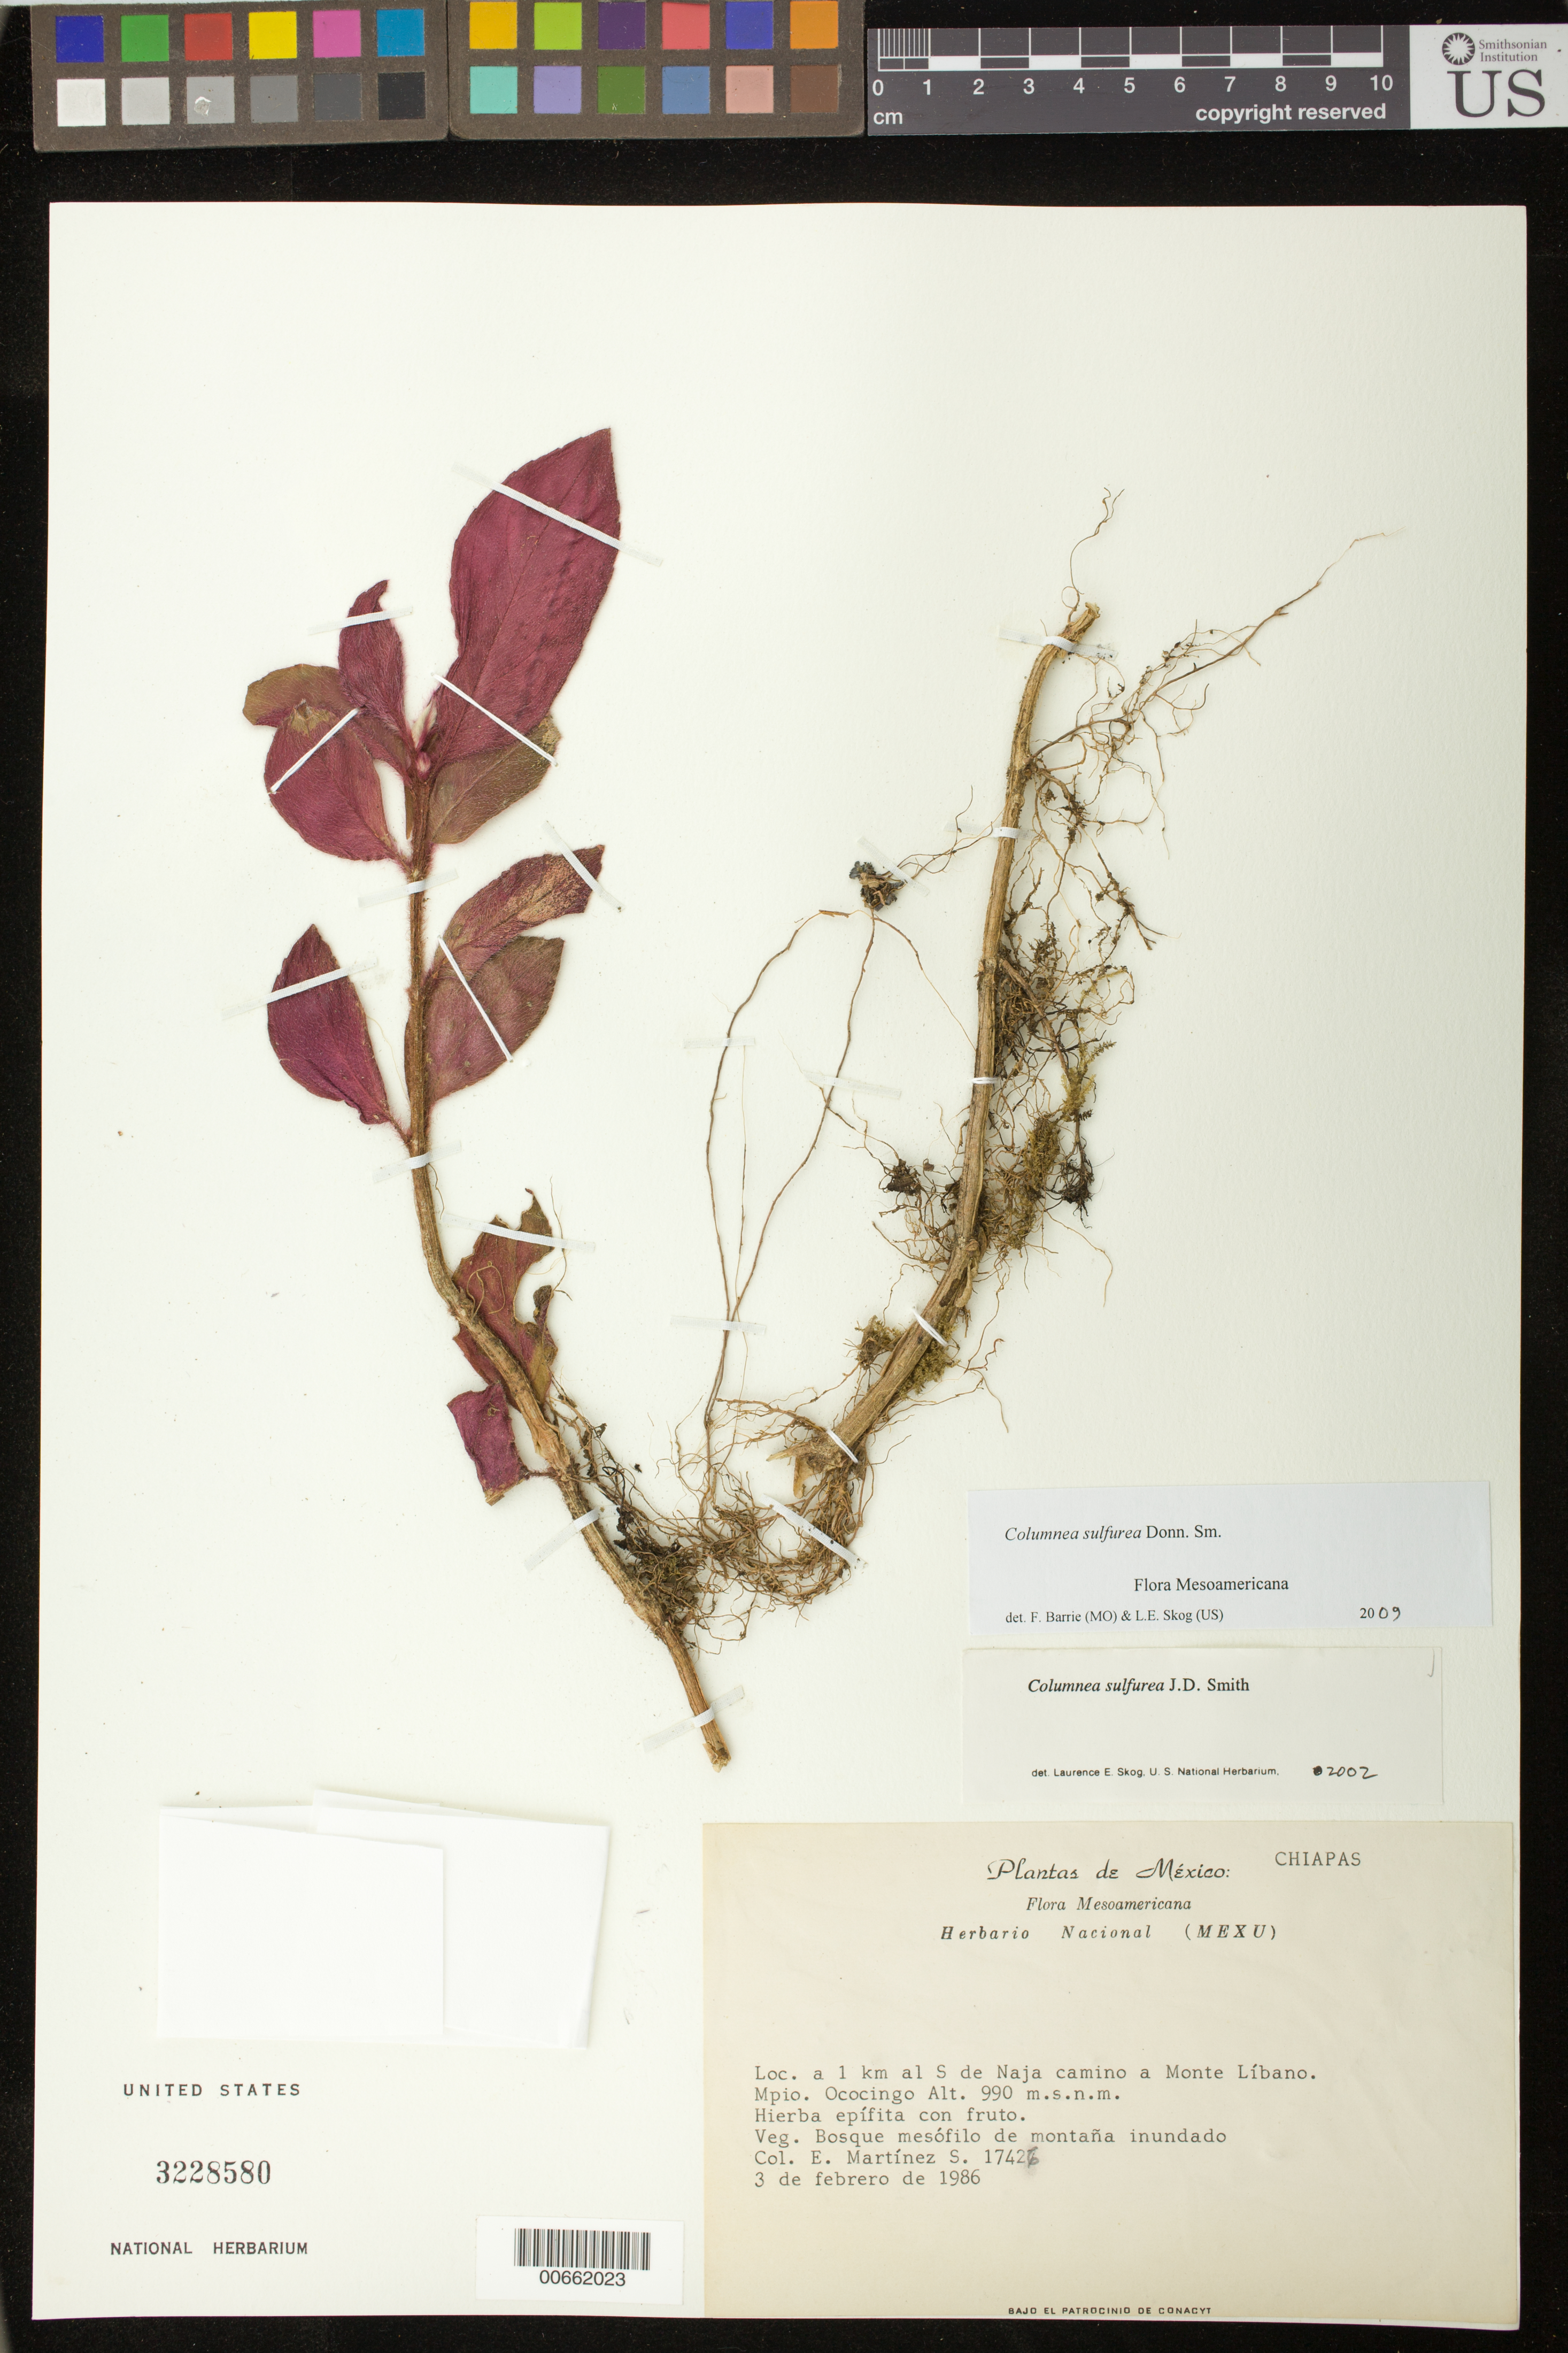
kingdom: Plantae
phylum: Tracheophyta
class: Magnoliopsida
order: Lamiales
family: Gesneriaceae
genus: Columnea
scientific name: Columnea sulfurea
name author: Donn. Sm.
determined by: Skog, Laurence E.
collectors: E. M. Martínez S.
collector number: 17426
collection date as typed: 03 Feb 1986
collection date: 1986-02-03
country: Mexico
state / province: Chiapas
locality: A 1 km al S de Naja camino a Monte Líbano, Mpio. Ococingo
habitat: Bosque mesófilo de montaña inundado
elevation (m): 990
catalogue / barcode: US 3228580